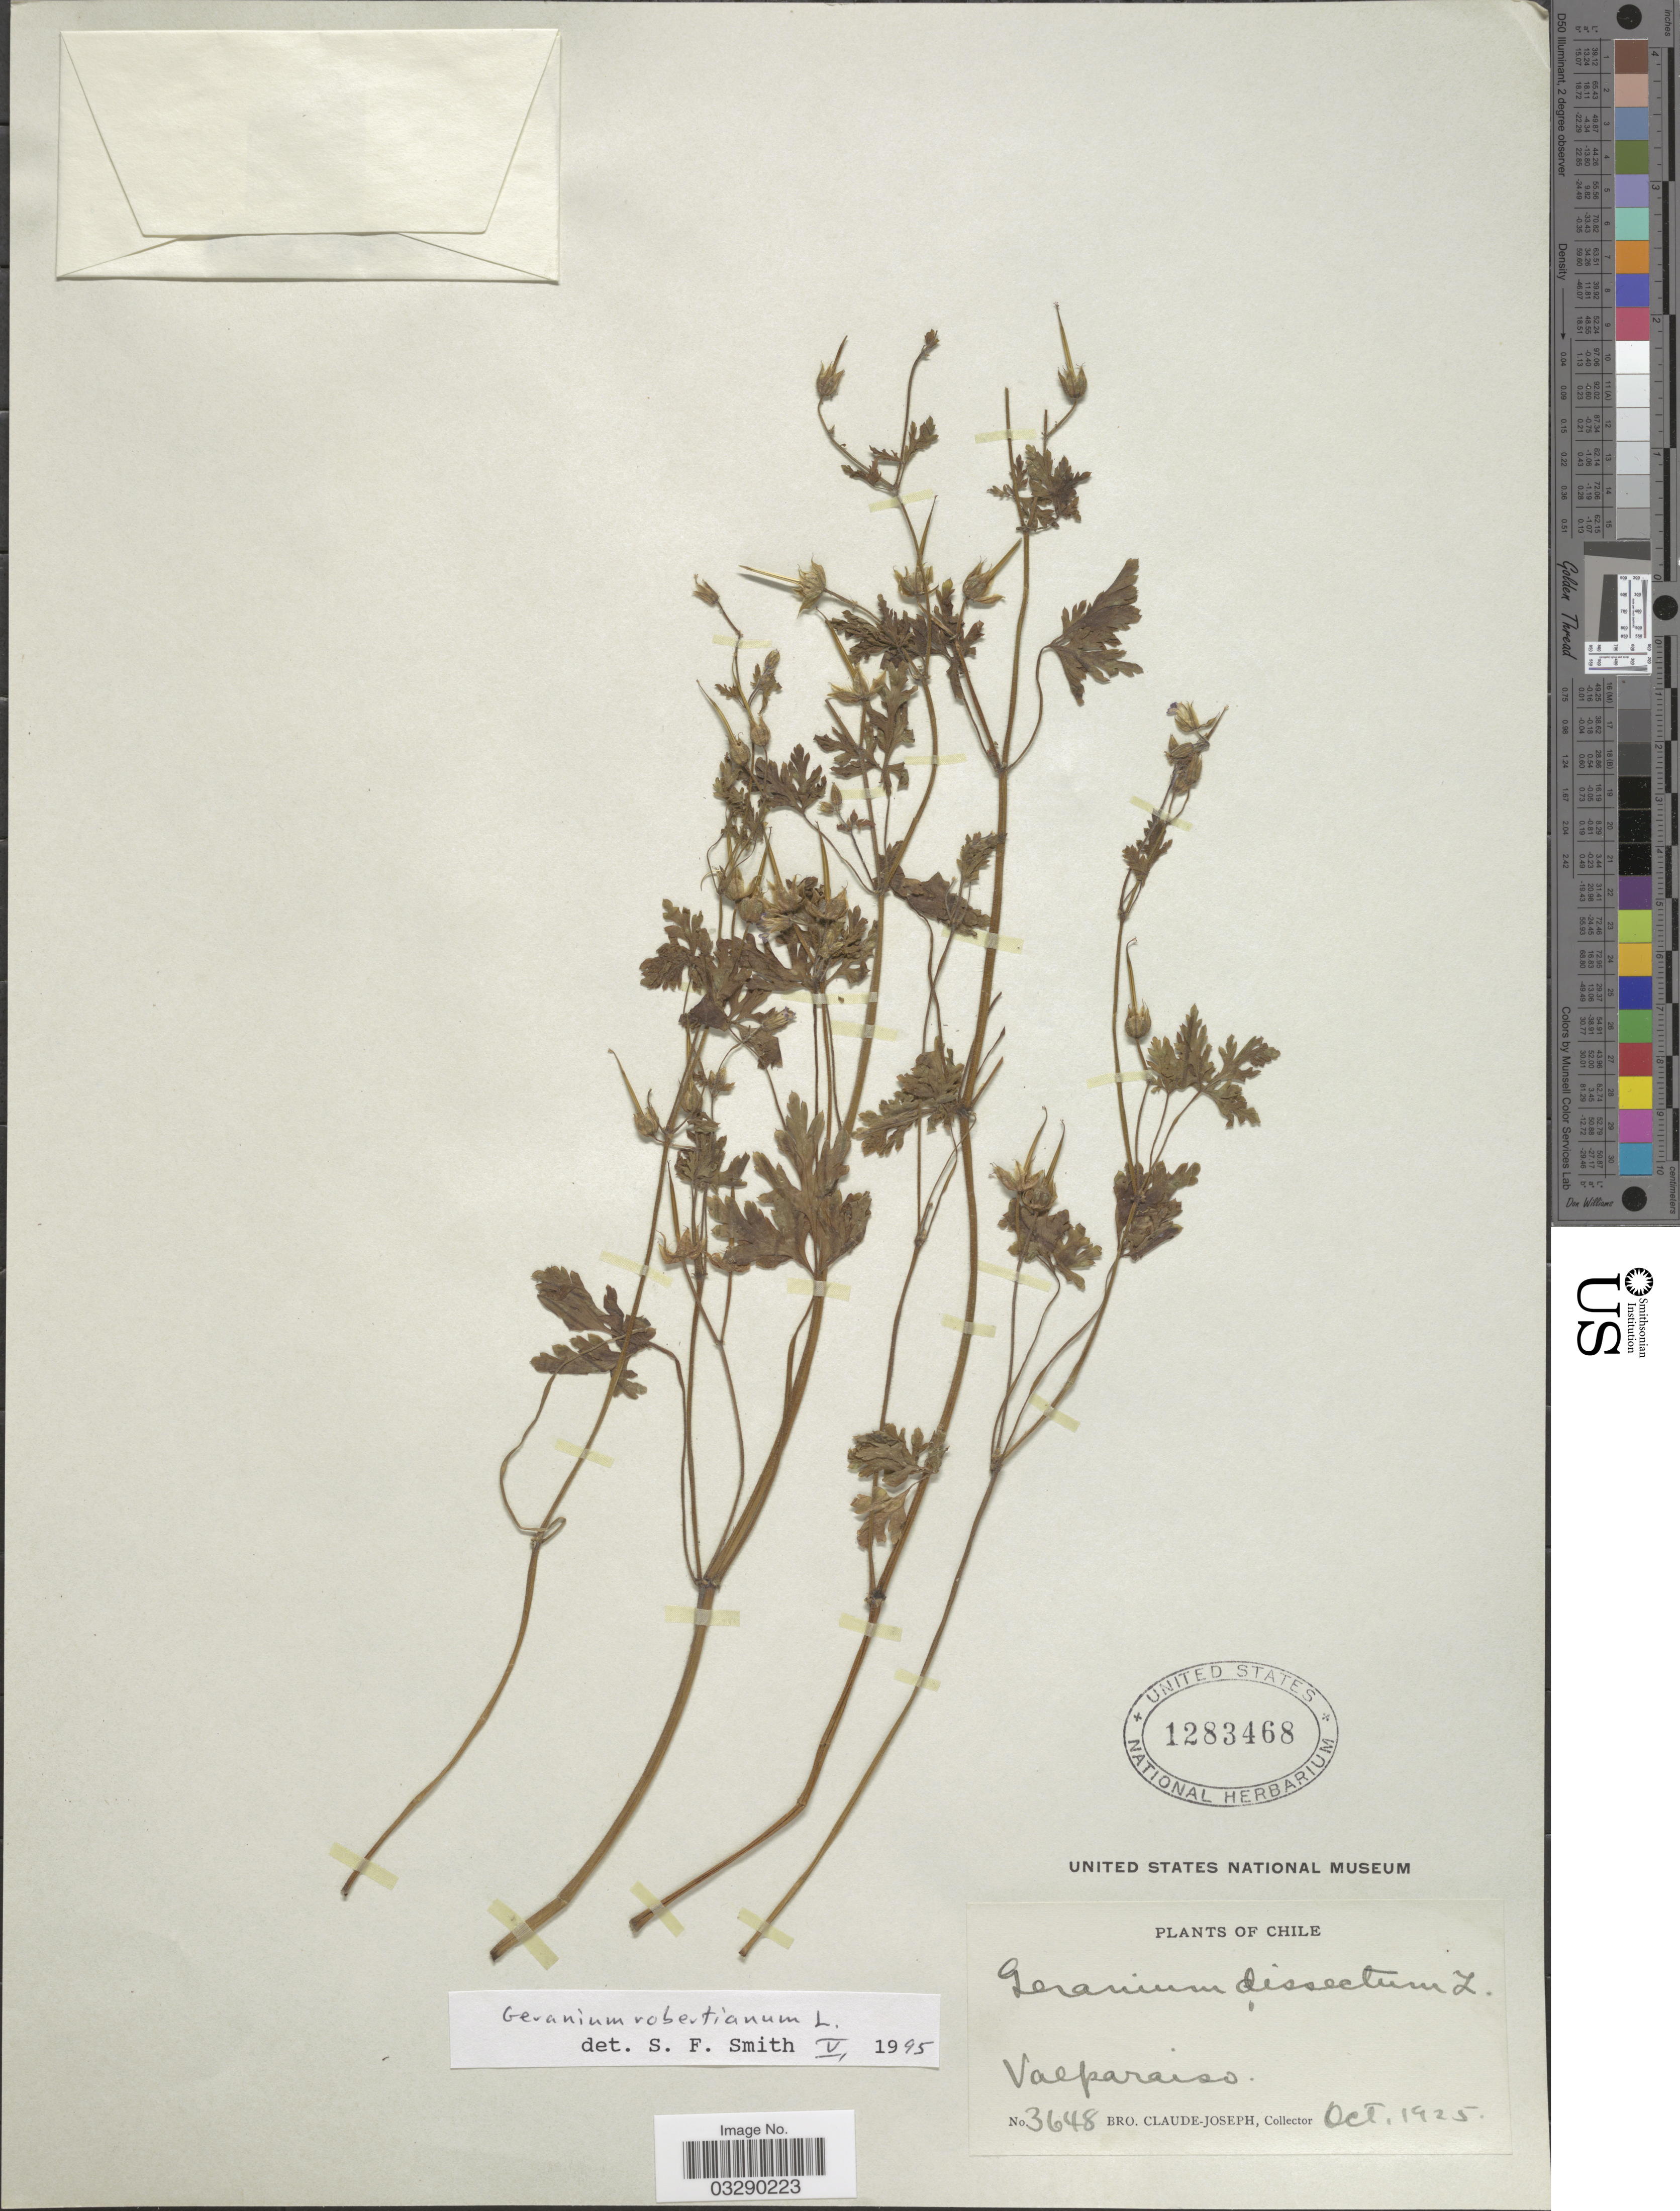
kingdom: Plantae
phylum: Tracheophyta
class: Magnoliopsida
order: Geraniales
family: Geraniaceae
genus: Geranium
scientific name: Geranium robertianum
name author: L.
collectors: Bro. Claude-Joseph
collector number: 3648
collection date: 1925-10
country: Chile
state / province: Valparaíso (V)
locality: Valparaiso.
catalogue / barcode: US 1283468